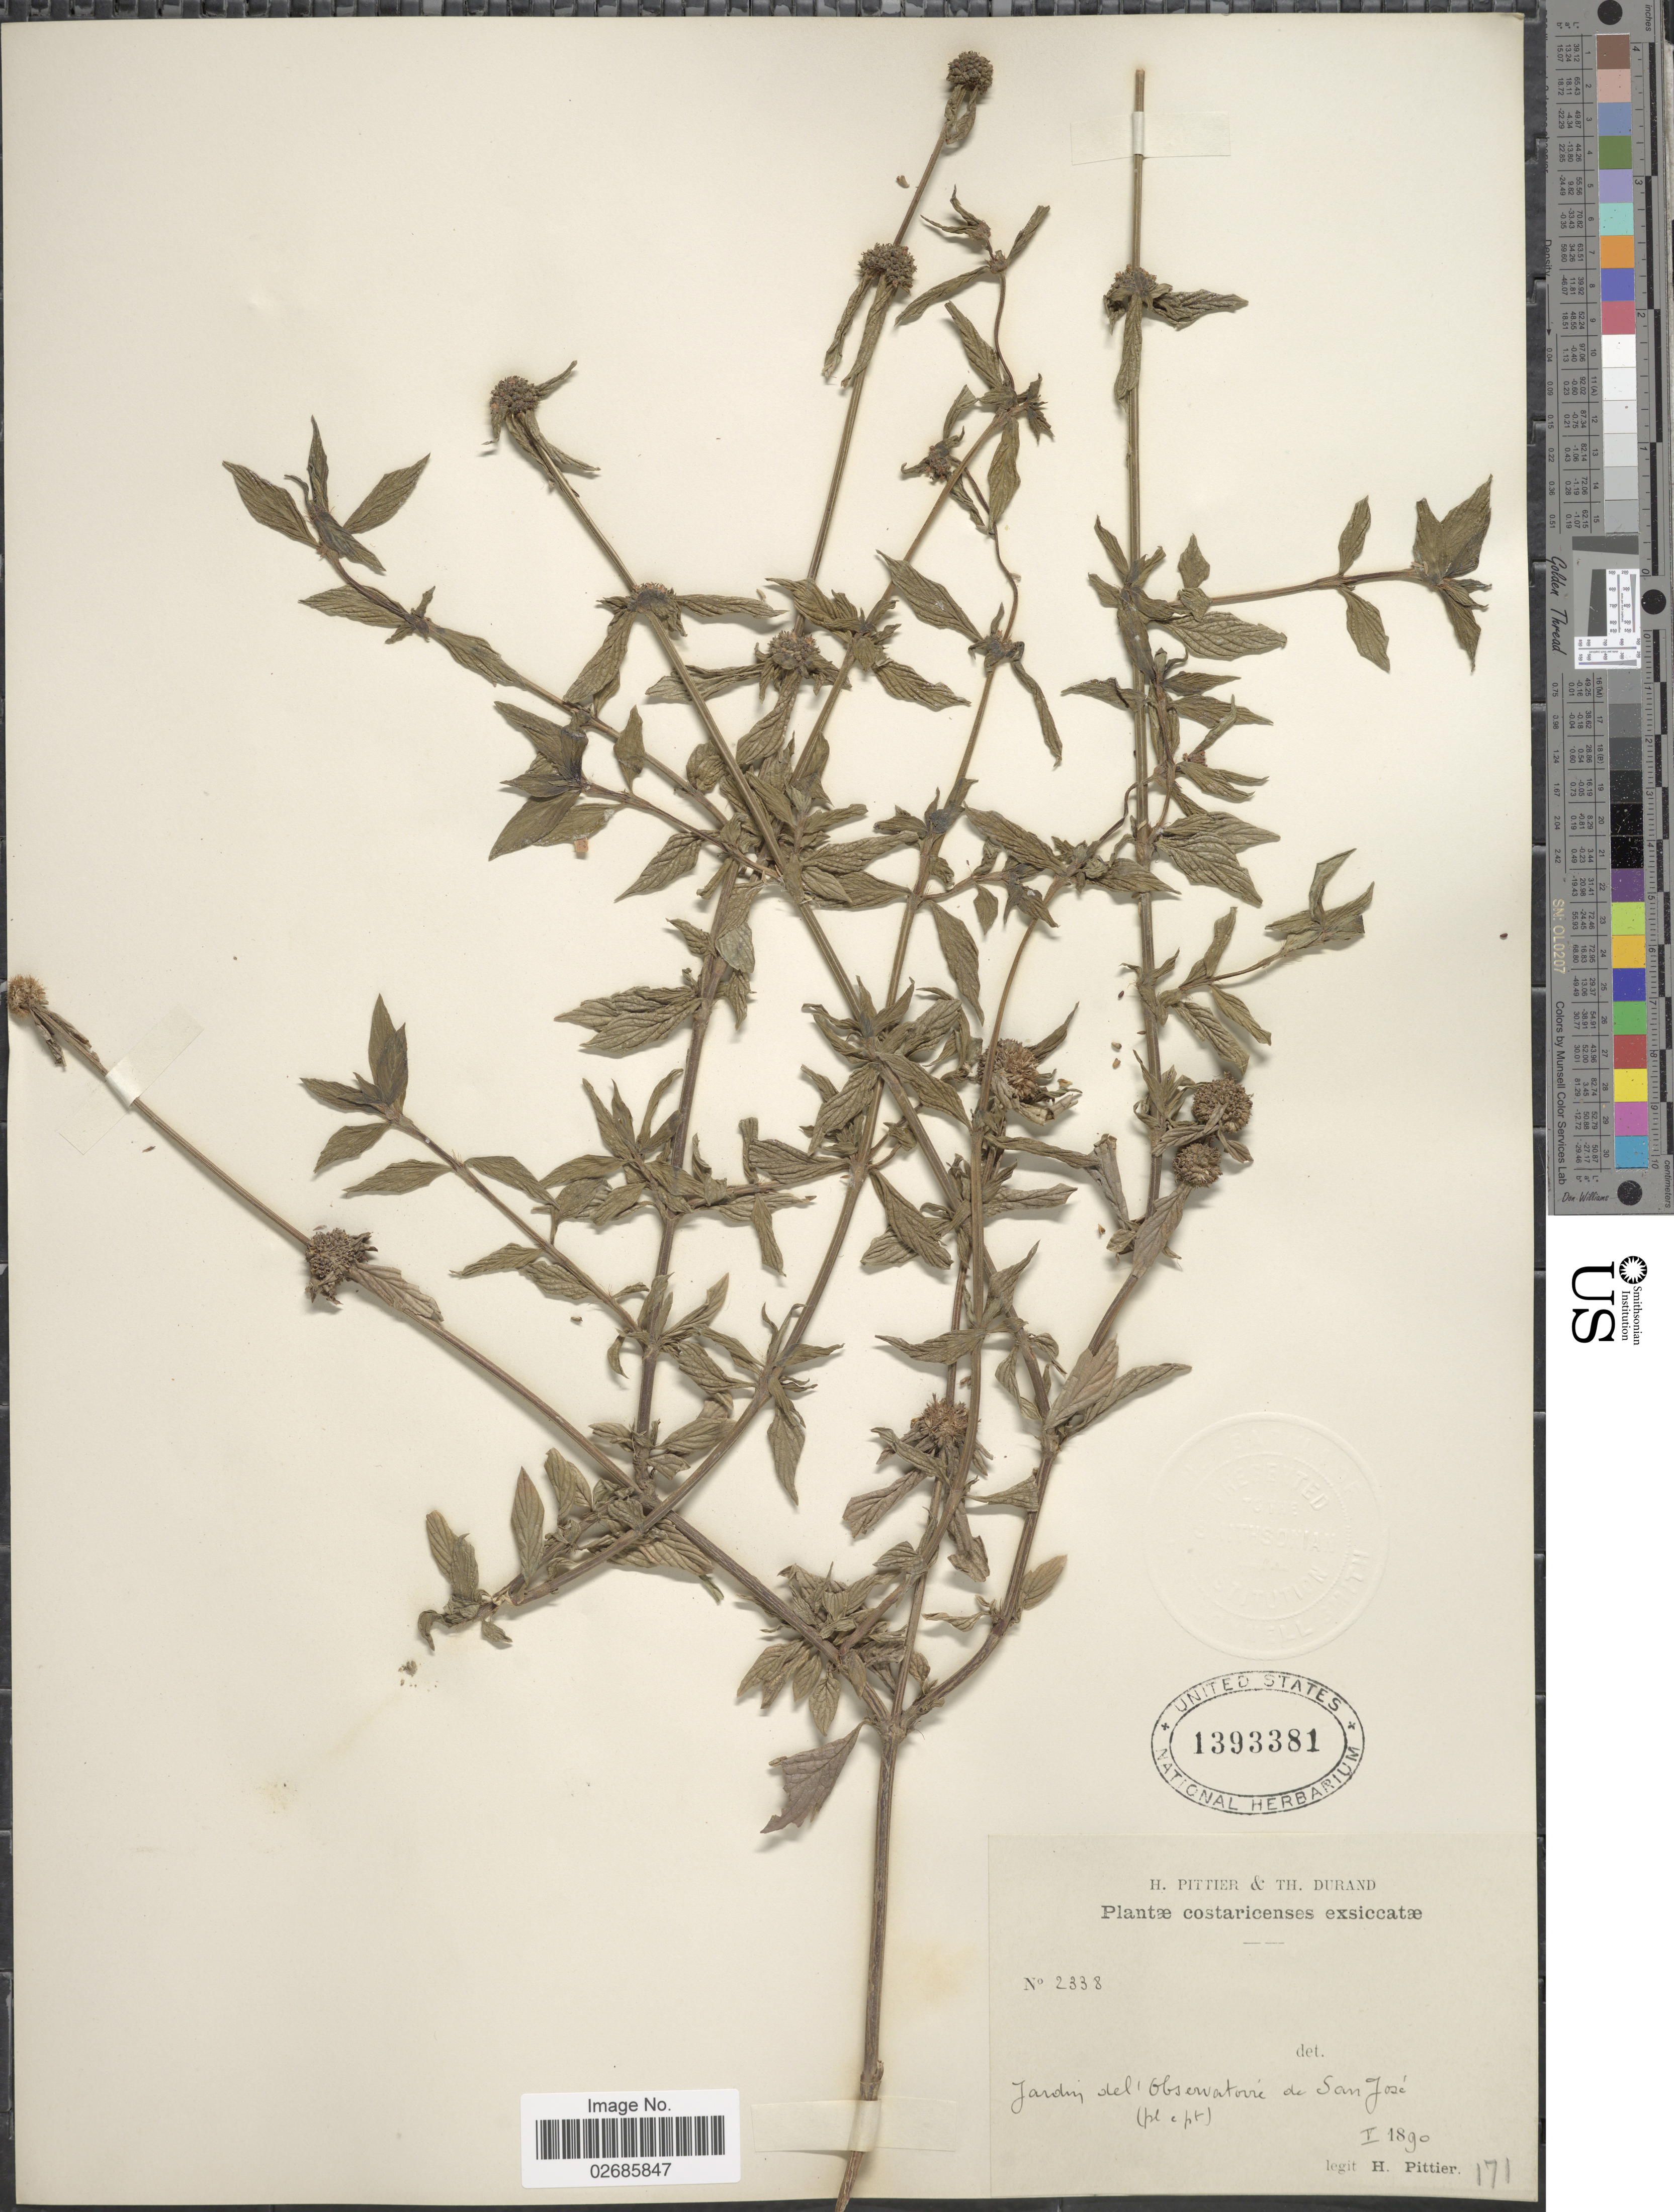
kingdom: Plantae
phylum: Tracheophyta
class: Magnoliopsida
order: Gentianales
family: Rubiaceae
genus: Borreria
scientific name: Borreria sp.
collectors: H. F. Pittier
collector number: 2338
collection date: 1890-05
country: Costa Rica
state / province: San José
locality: Jardin del' Observatoire de San Jose.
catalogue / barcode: US 1393381